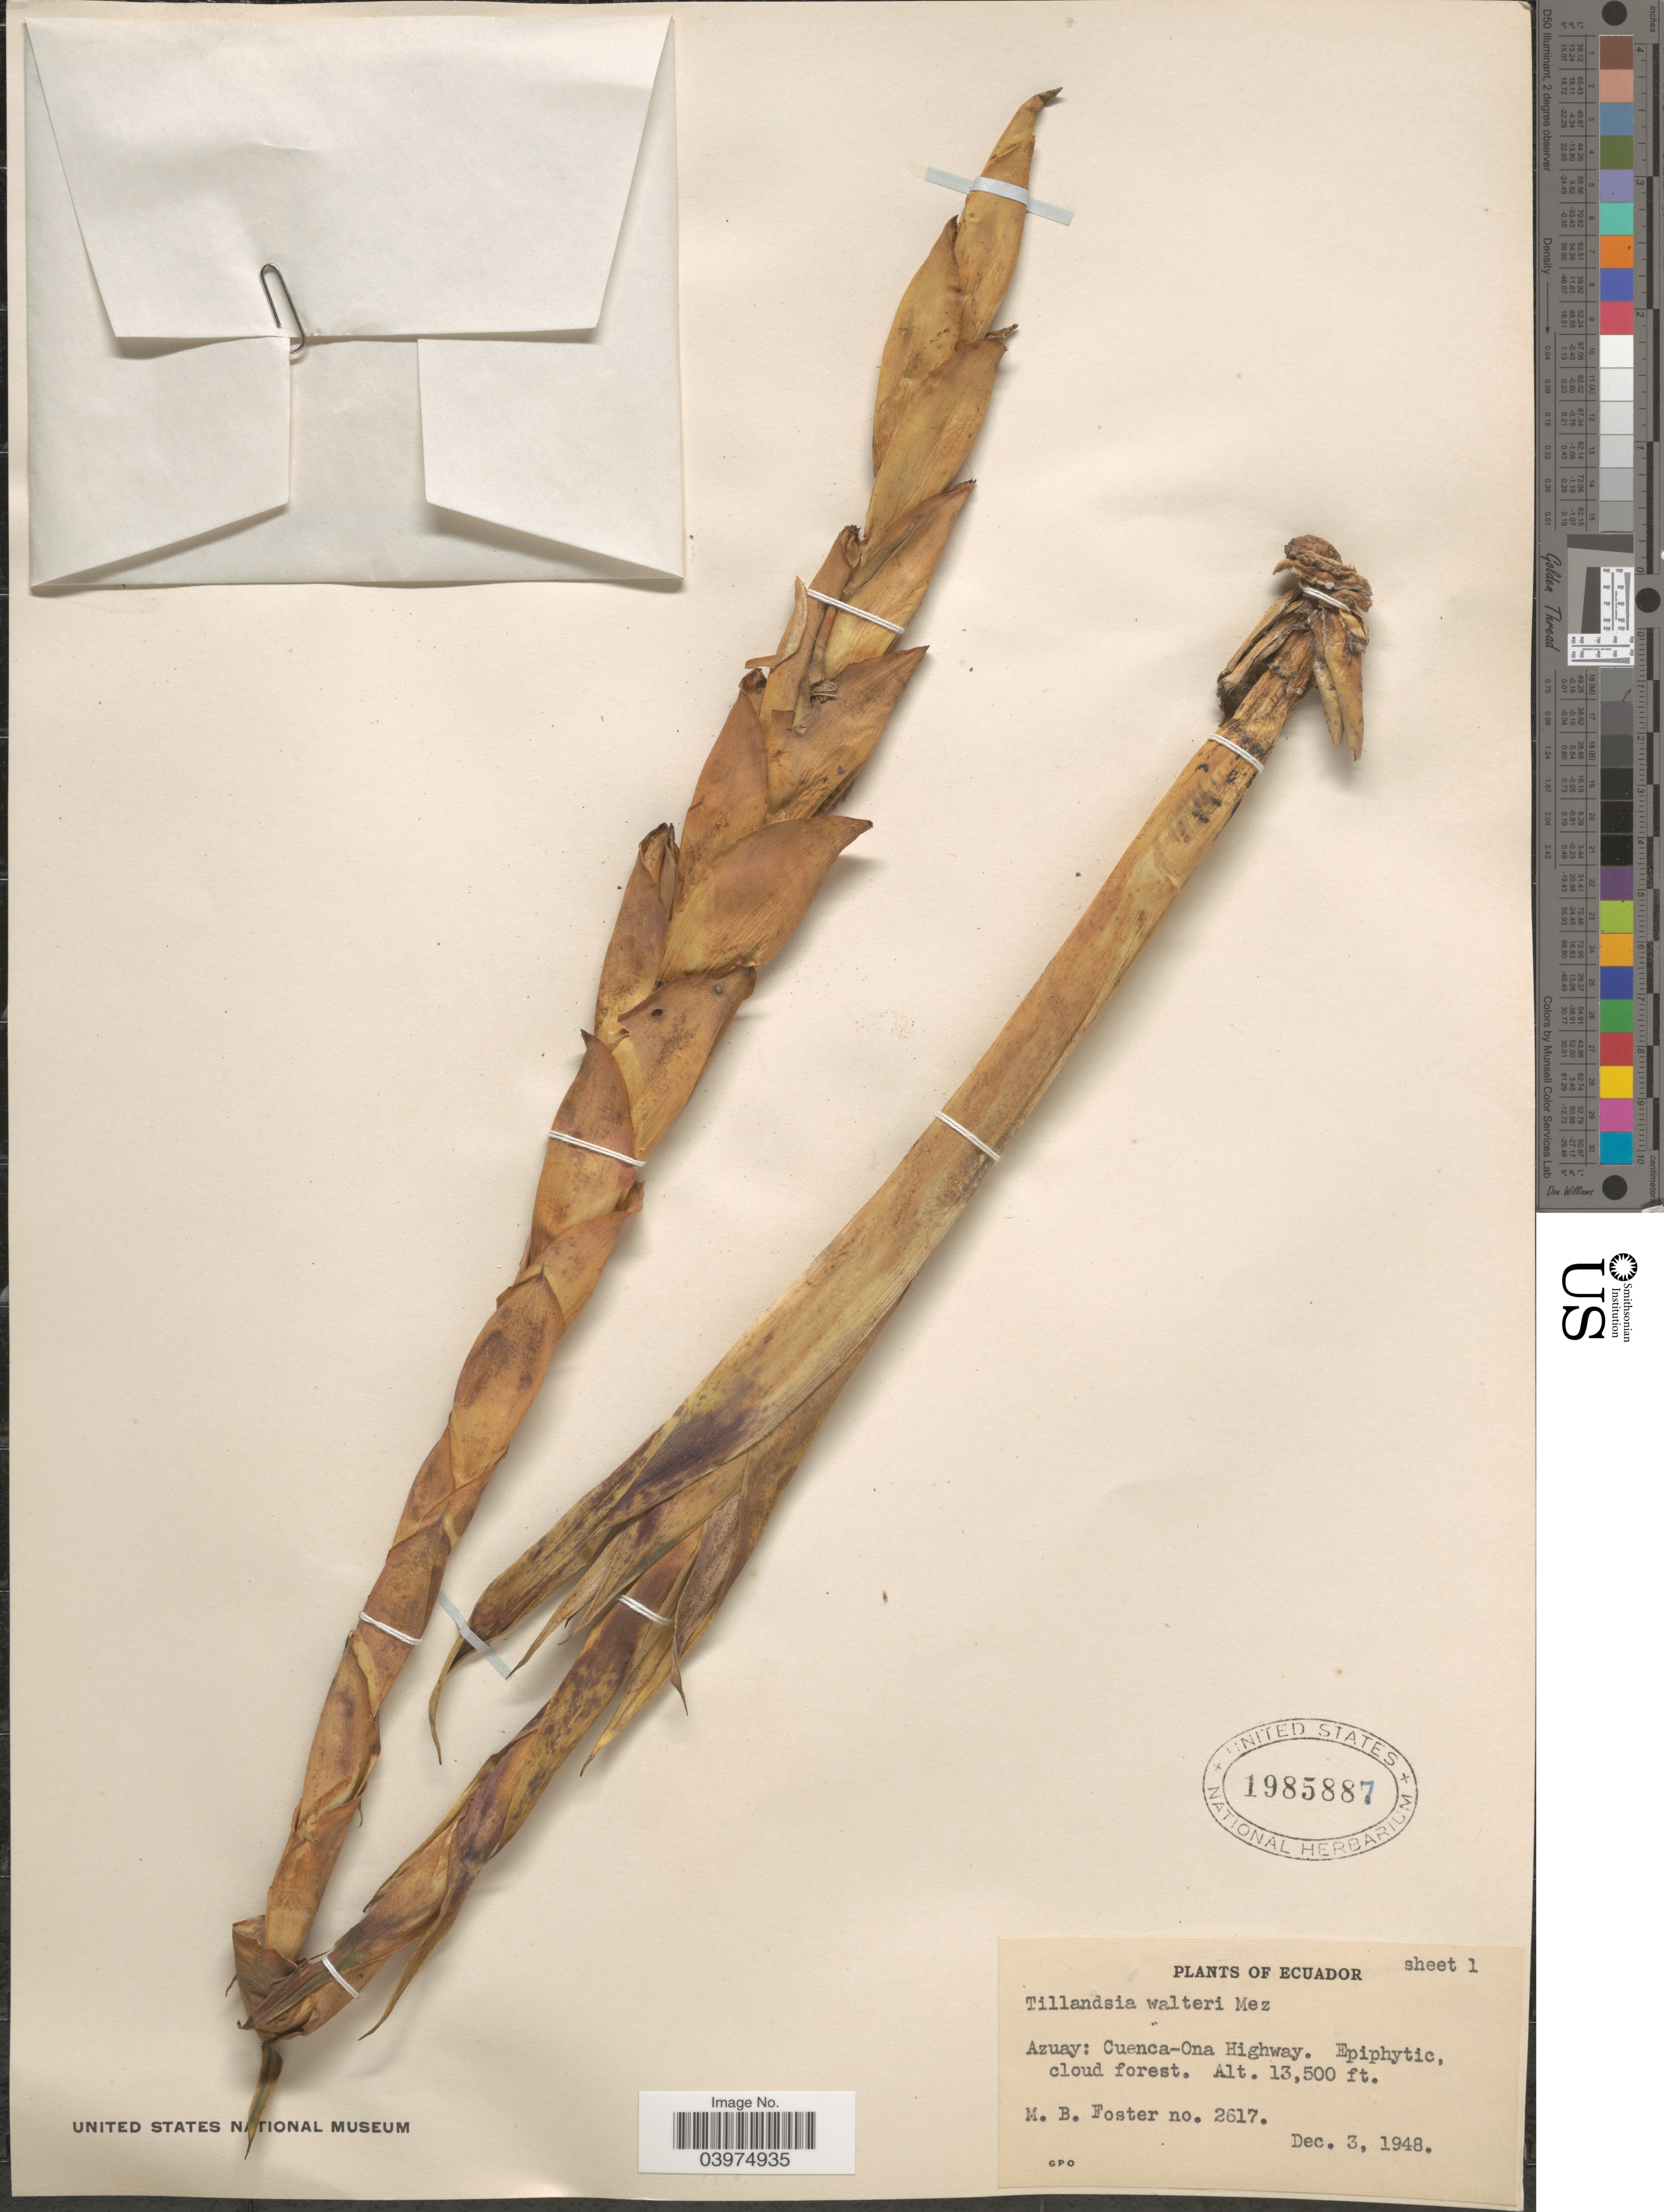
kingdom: Plantae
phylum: Tracheophyta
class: Liliopsida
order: Poales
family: Bromeliaceae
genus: Tillandsia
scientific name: Tillandsia walteri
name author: Mez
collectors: M. B. Foster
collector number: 2617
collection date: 1948-12-03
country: Ecuador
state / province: Azuay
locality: Cuenca-Ona Highway.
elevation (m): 4115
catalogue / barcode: US 1985887